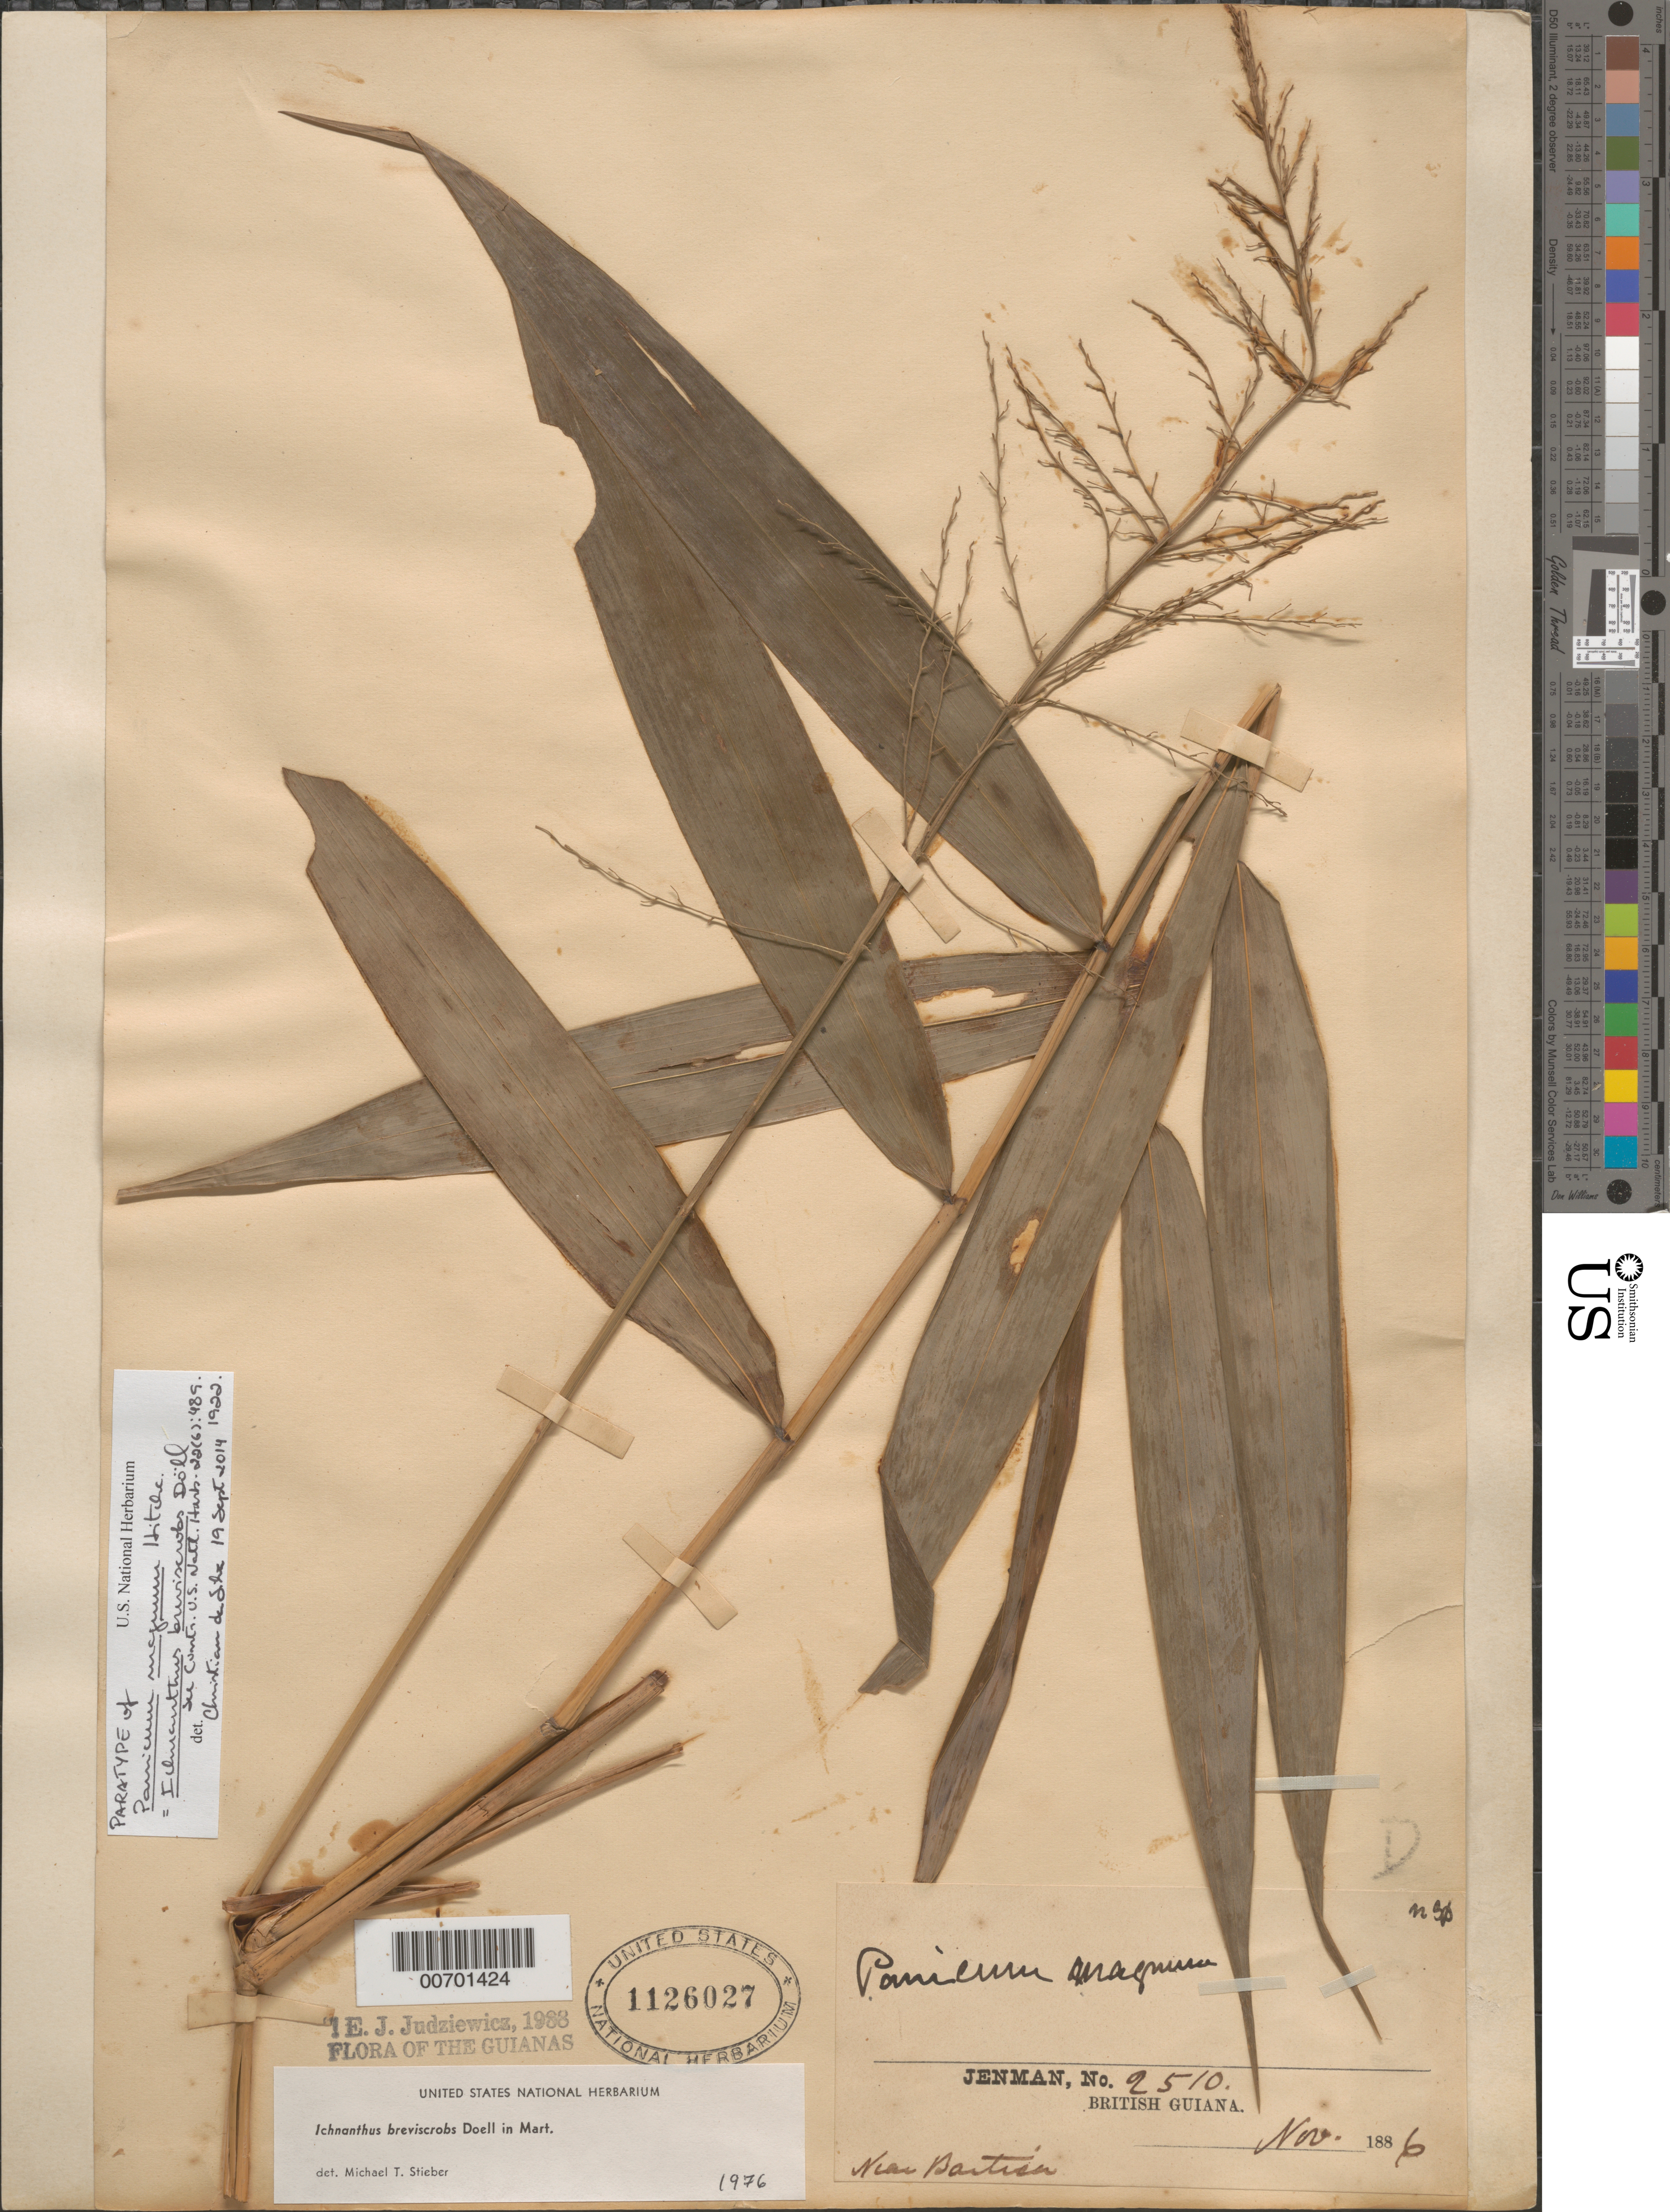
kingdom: Plantae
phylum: Tracheophyta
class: Liliopsida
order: Poales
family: Poaceae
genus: Ichnanthus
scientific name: Ichnanthus breviscrobs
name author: Döll in Mart.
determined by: Stieber, M. T.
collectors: G. S. Jenman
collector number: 2510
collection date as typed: November 1886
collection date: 1886-11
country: Guyana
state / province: Cuyuni-Mazaruni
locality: Bartica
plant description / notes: Paratype of Panicum magnum Hitchc.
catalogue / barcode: US 1126027